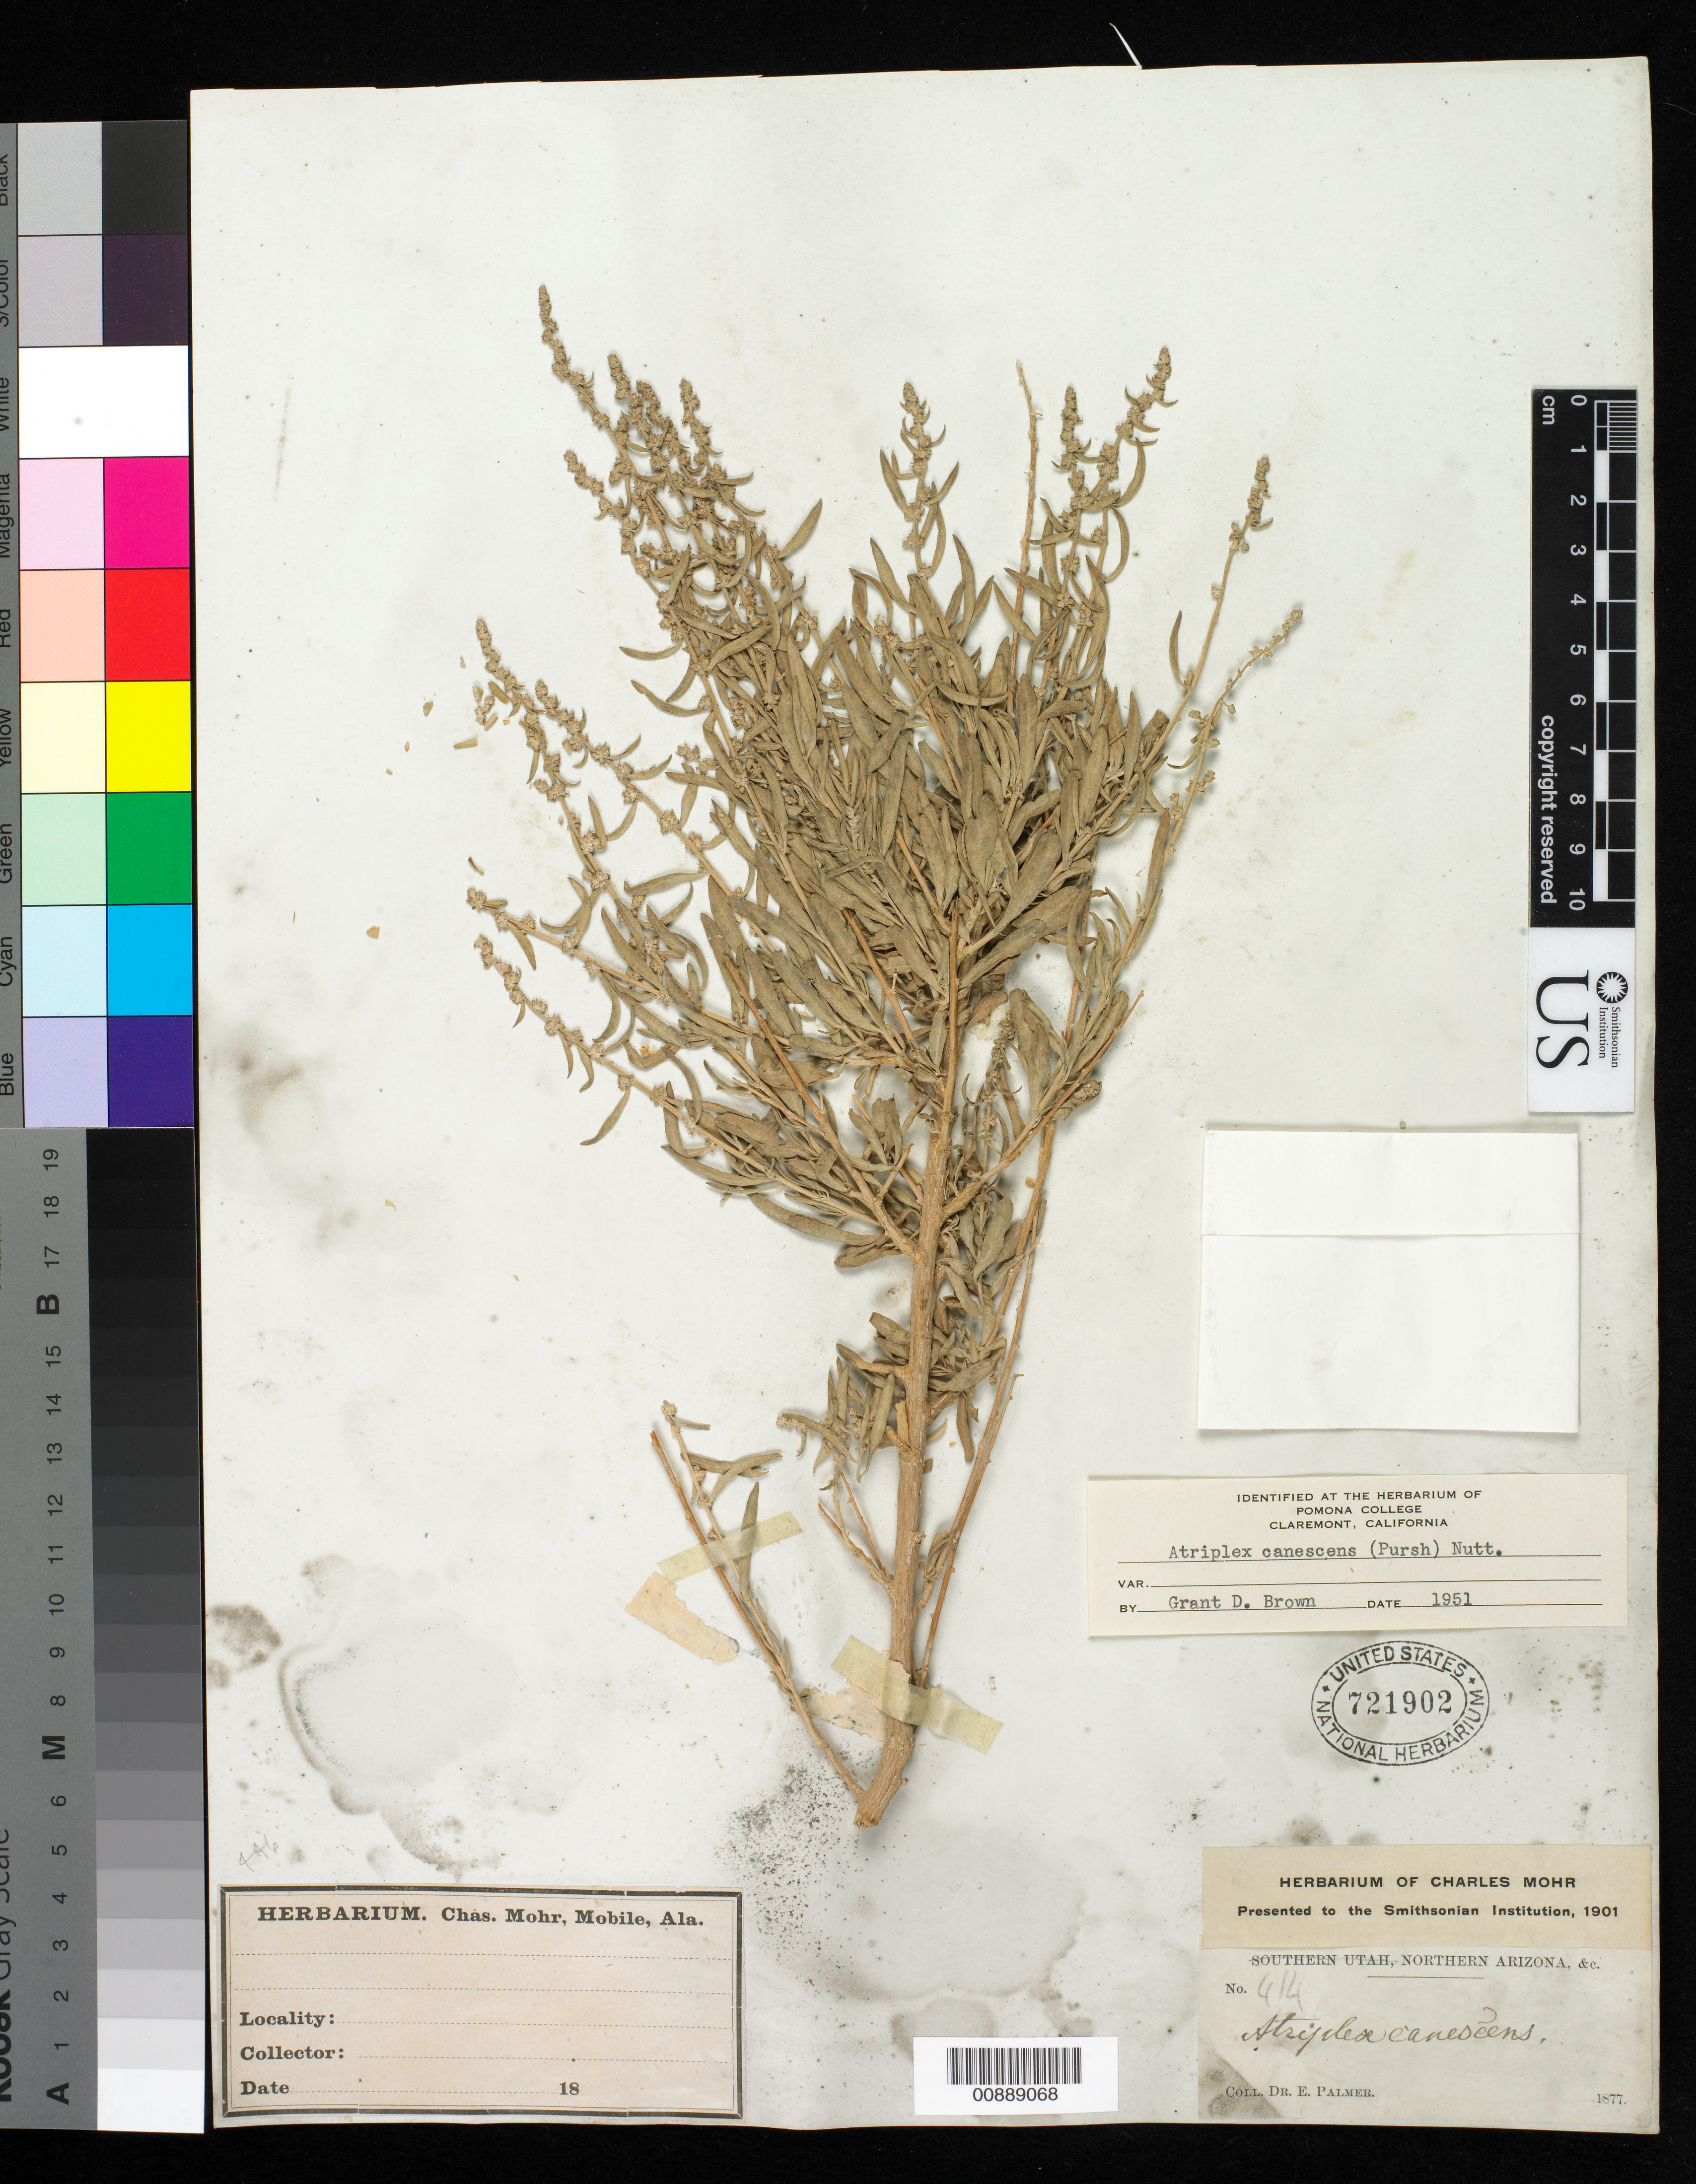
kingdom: Plantae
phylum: Tracheophyta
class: Magnoliopsida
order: Caryophyllales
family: Amaranthaceae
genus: Atriplex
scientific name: Atriplex canescens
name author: (Pursh) Nutt.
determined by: Brown, G. D.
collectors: E. Palmer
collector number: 414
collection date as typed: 1877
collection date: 1877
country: United States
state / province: Arizona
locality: Northern Arizona.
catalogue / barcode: US 721902